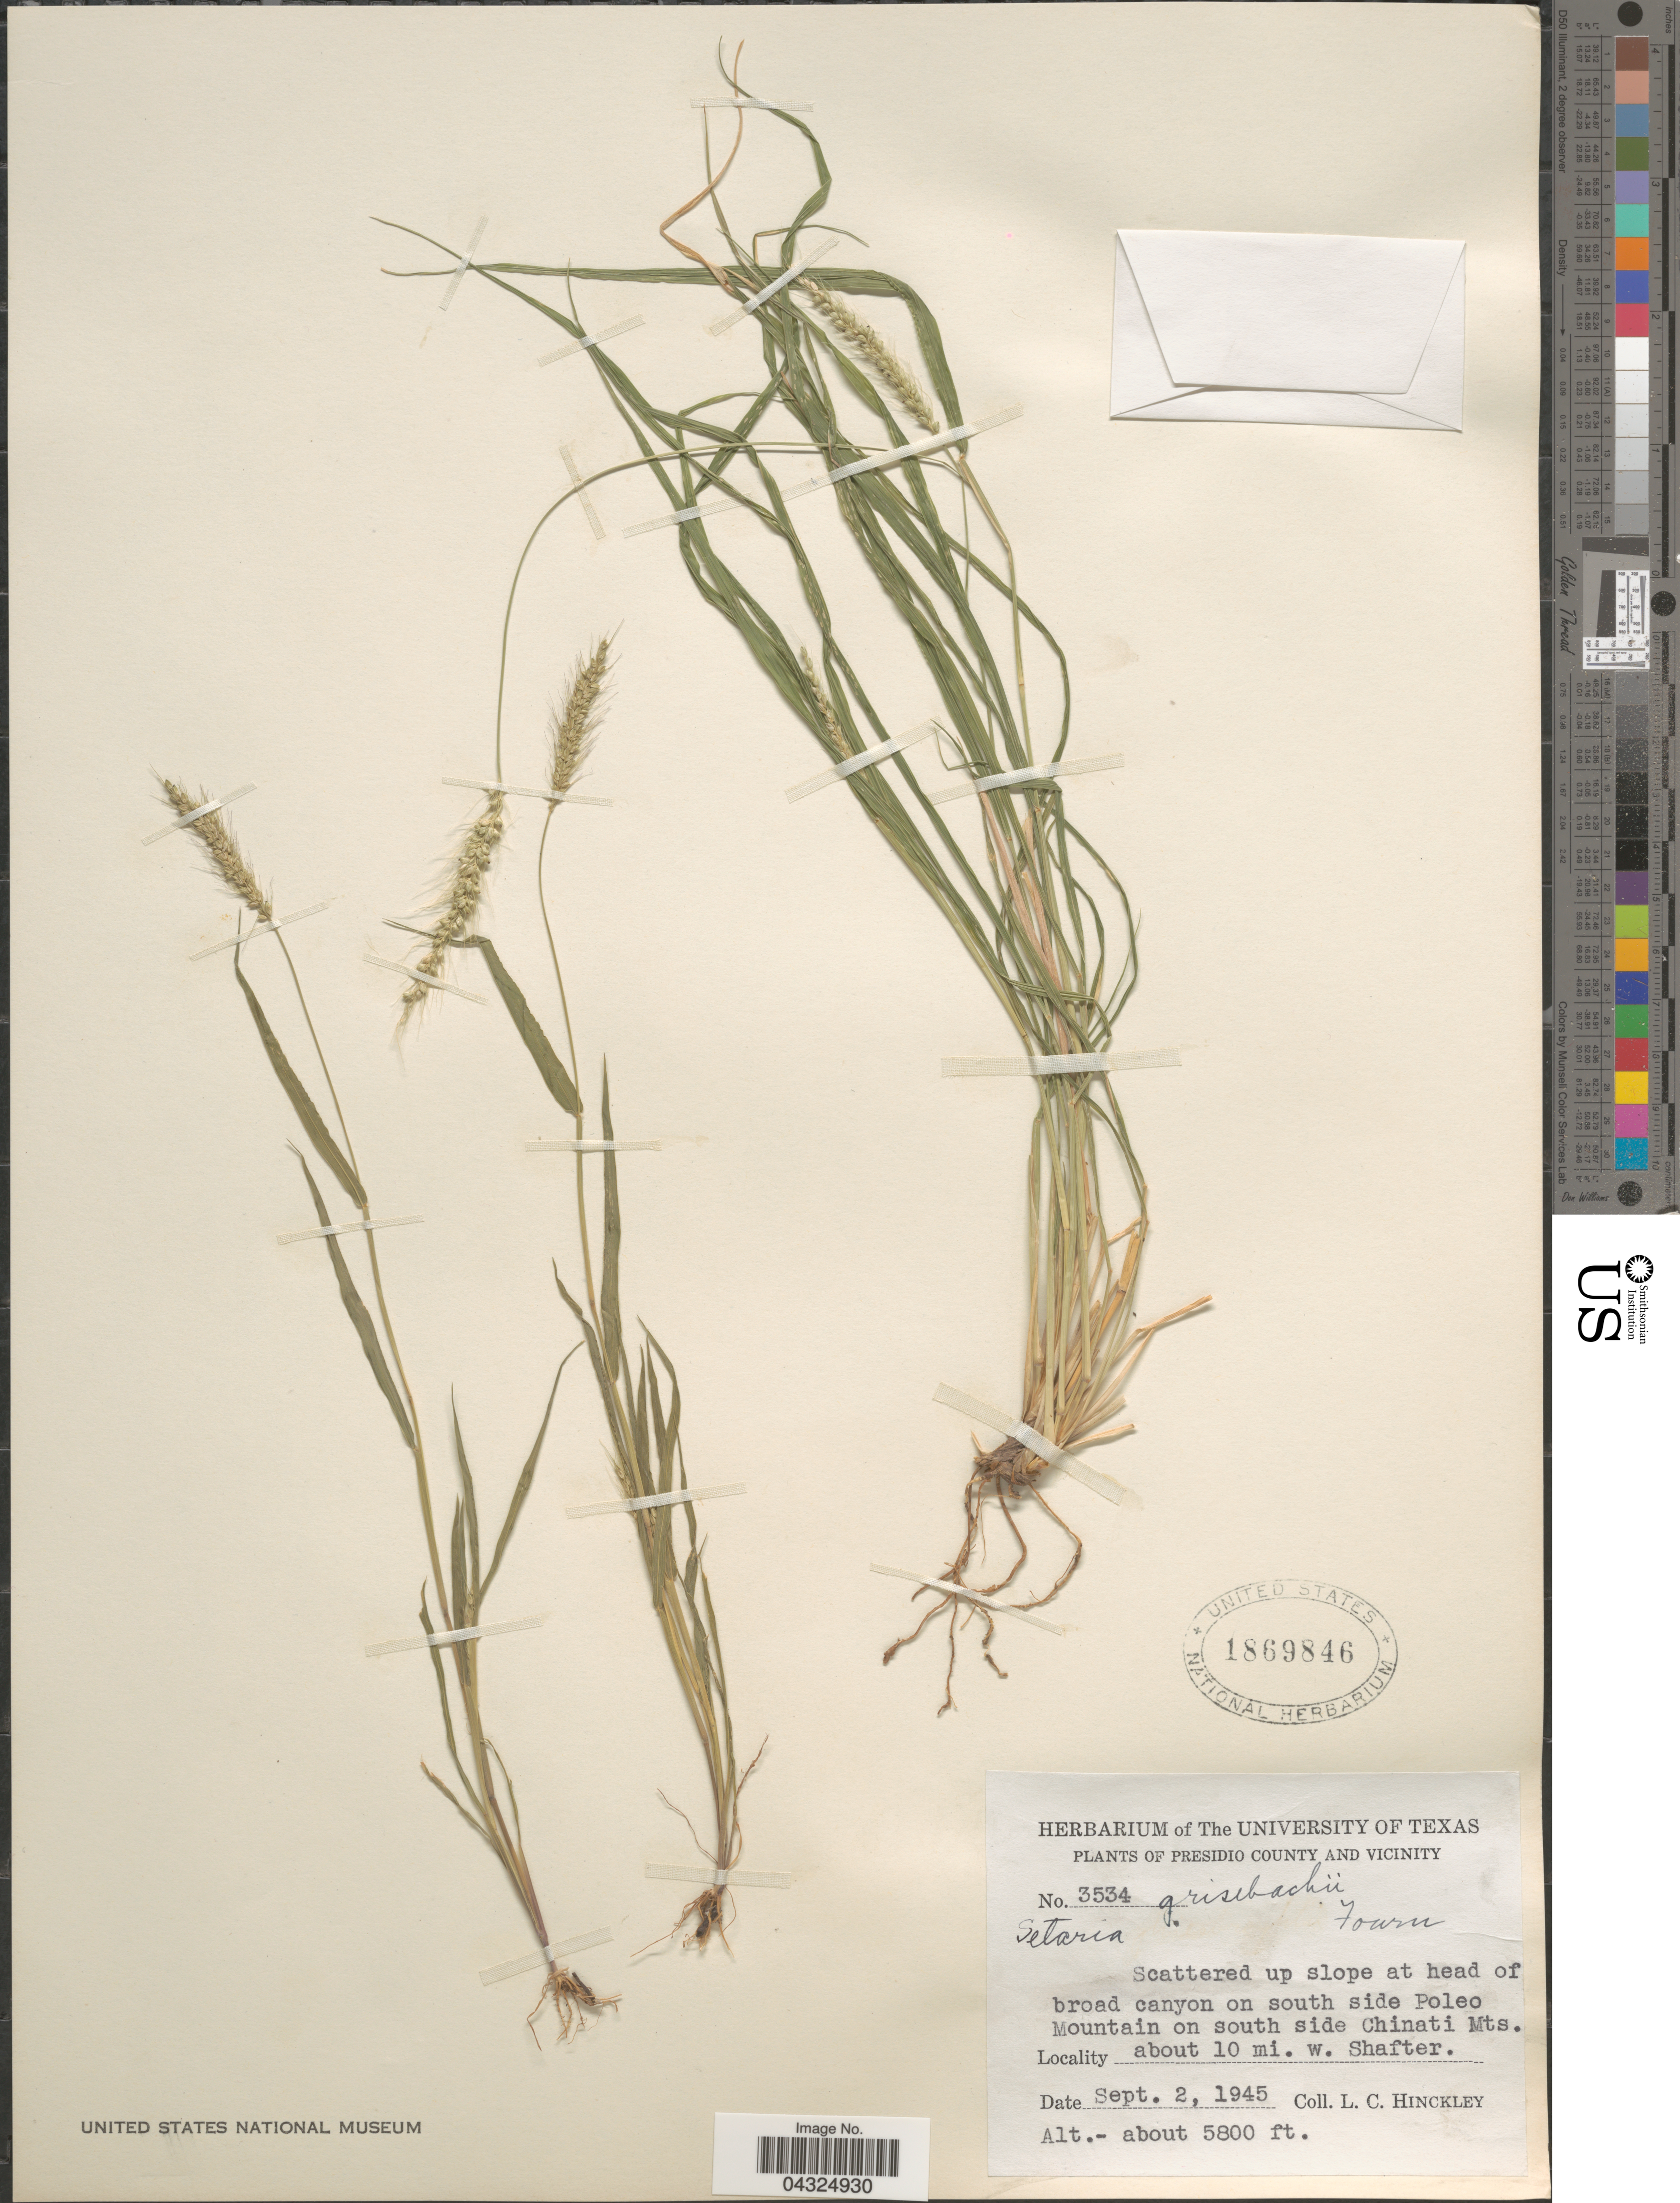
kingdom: Plantae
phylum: Tracheophyta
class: Liliopsida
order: Poales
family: Poaceae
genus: Setaria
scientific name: Setaria grisebachii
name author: E. Fourn.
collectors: L. Hinckley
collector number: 3534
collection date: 1945-09-02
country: United States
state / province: Texas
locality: Presidio County and vicinity. Scattered up slope at head of broad canyon on south side Poleo Mountain on south side Chinatie Mts. about 10 mi. w. Shafter.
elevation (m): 1768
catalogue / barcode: US 1869846